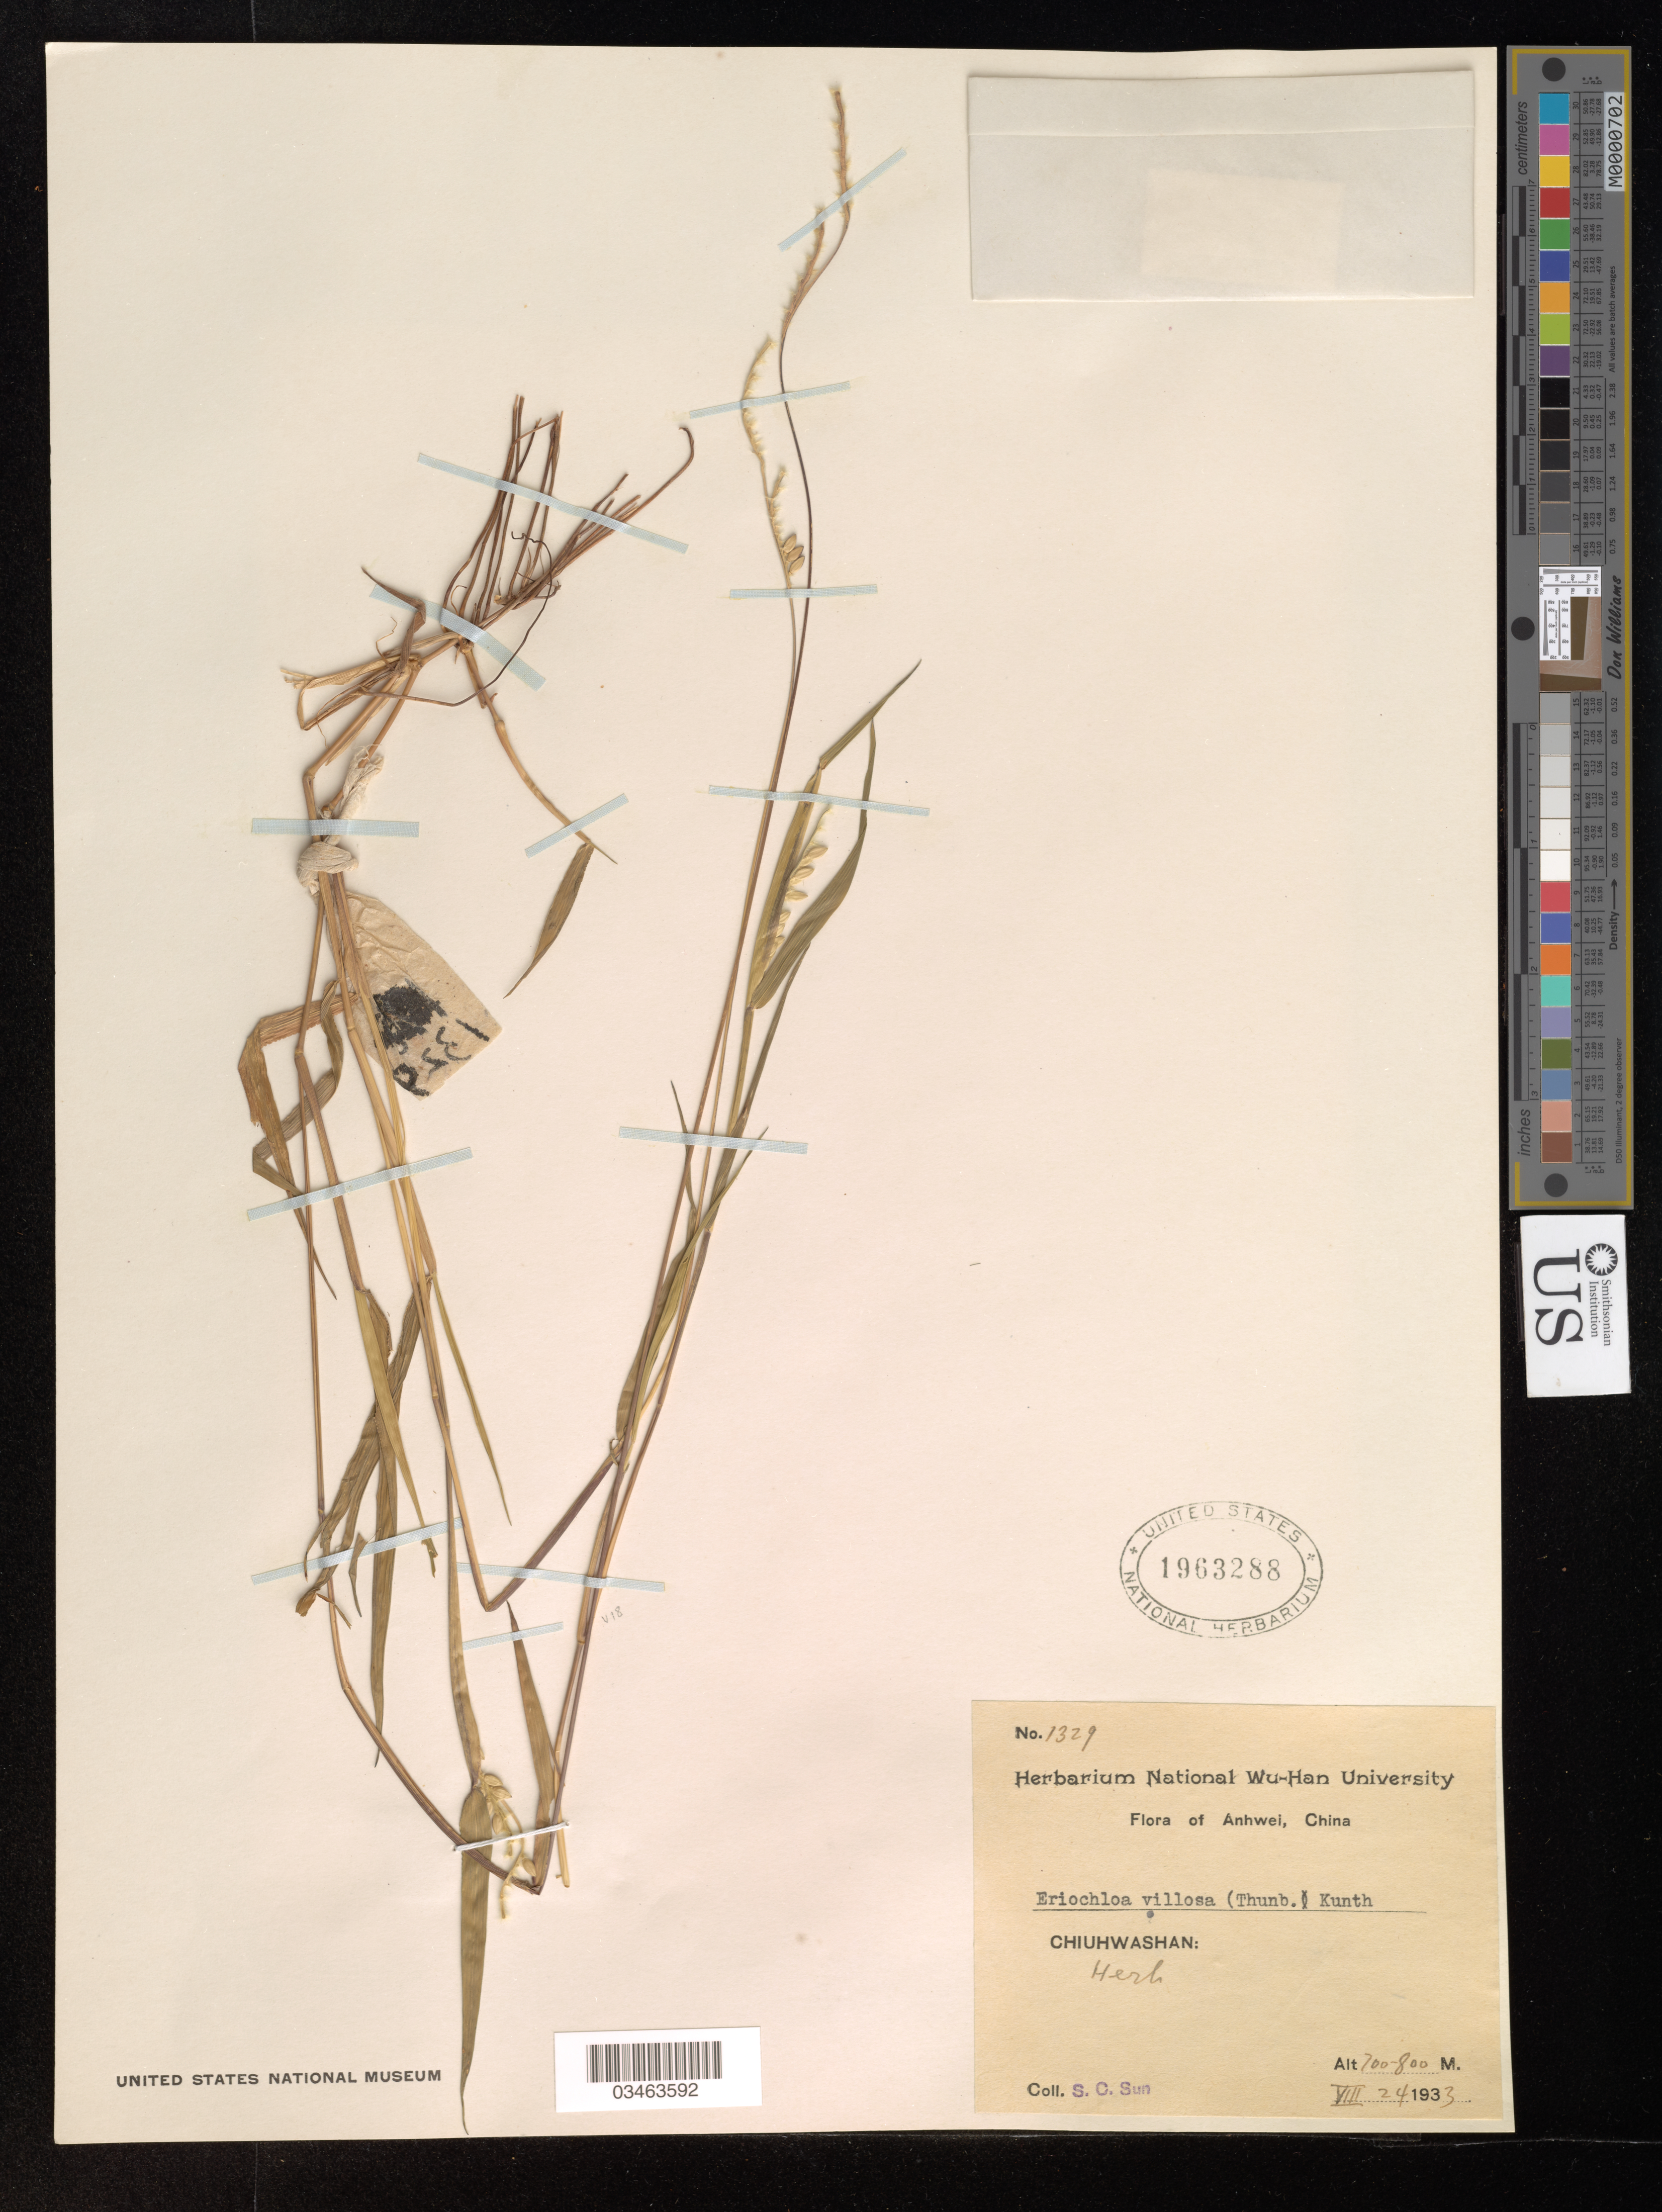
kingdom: Plantae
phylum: Tracheophyta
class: Liliopsida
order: Poales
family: Poaceae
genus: Eriochloa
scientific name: Eriochloa villosa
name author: (Thunb.) Kunth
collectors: S. Sun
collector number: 1329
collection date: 1933-08-24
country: China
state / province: Anhui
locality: Anhwei. Chiuhwashan.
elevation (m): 700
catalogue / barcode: US 1963288